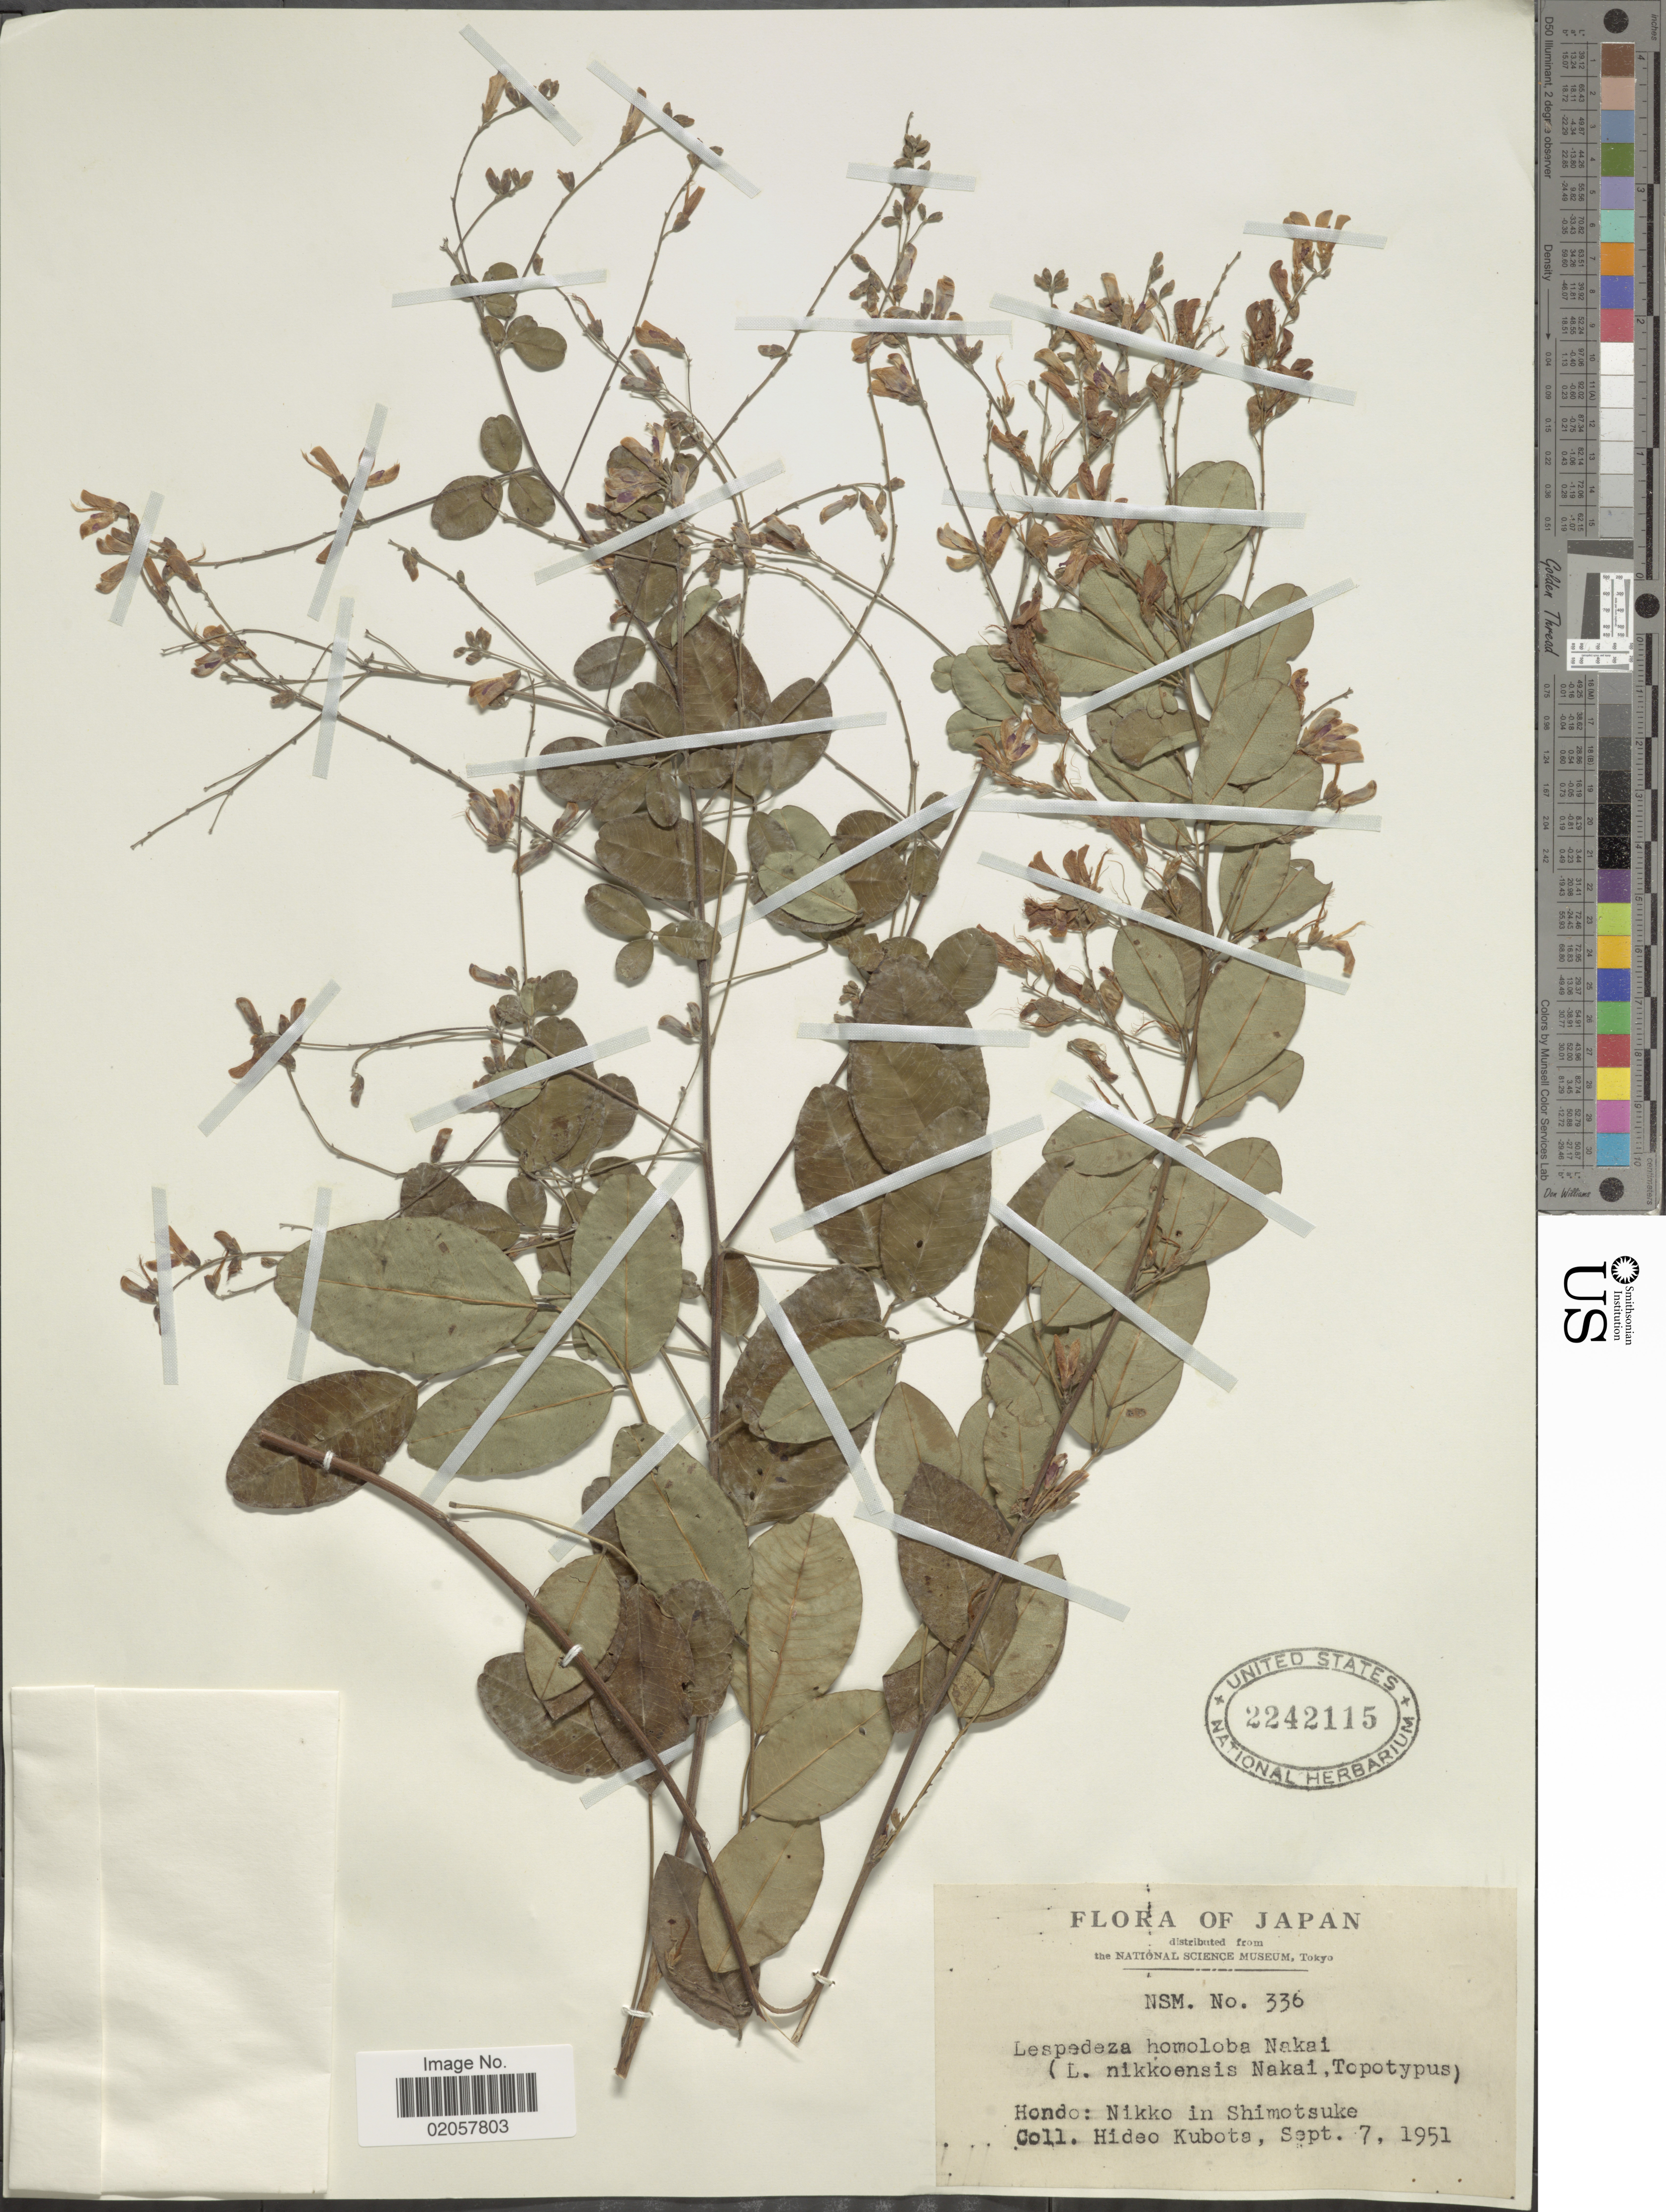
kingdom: Plantae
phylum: Tracheophyta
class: Magnoliopsida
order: Fabales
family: Fabaceae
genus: Lespedeza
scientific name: Lespedeza homoloba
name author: Nakai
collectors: H. Kubota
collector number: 336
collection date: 1951-08-07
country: Japan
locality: Hondo: Nikko in Shimotsuke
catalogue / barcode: US 2242115